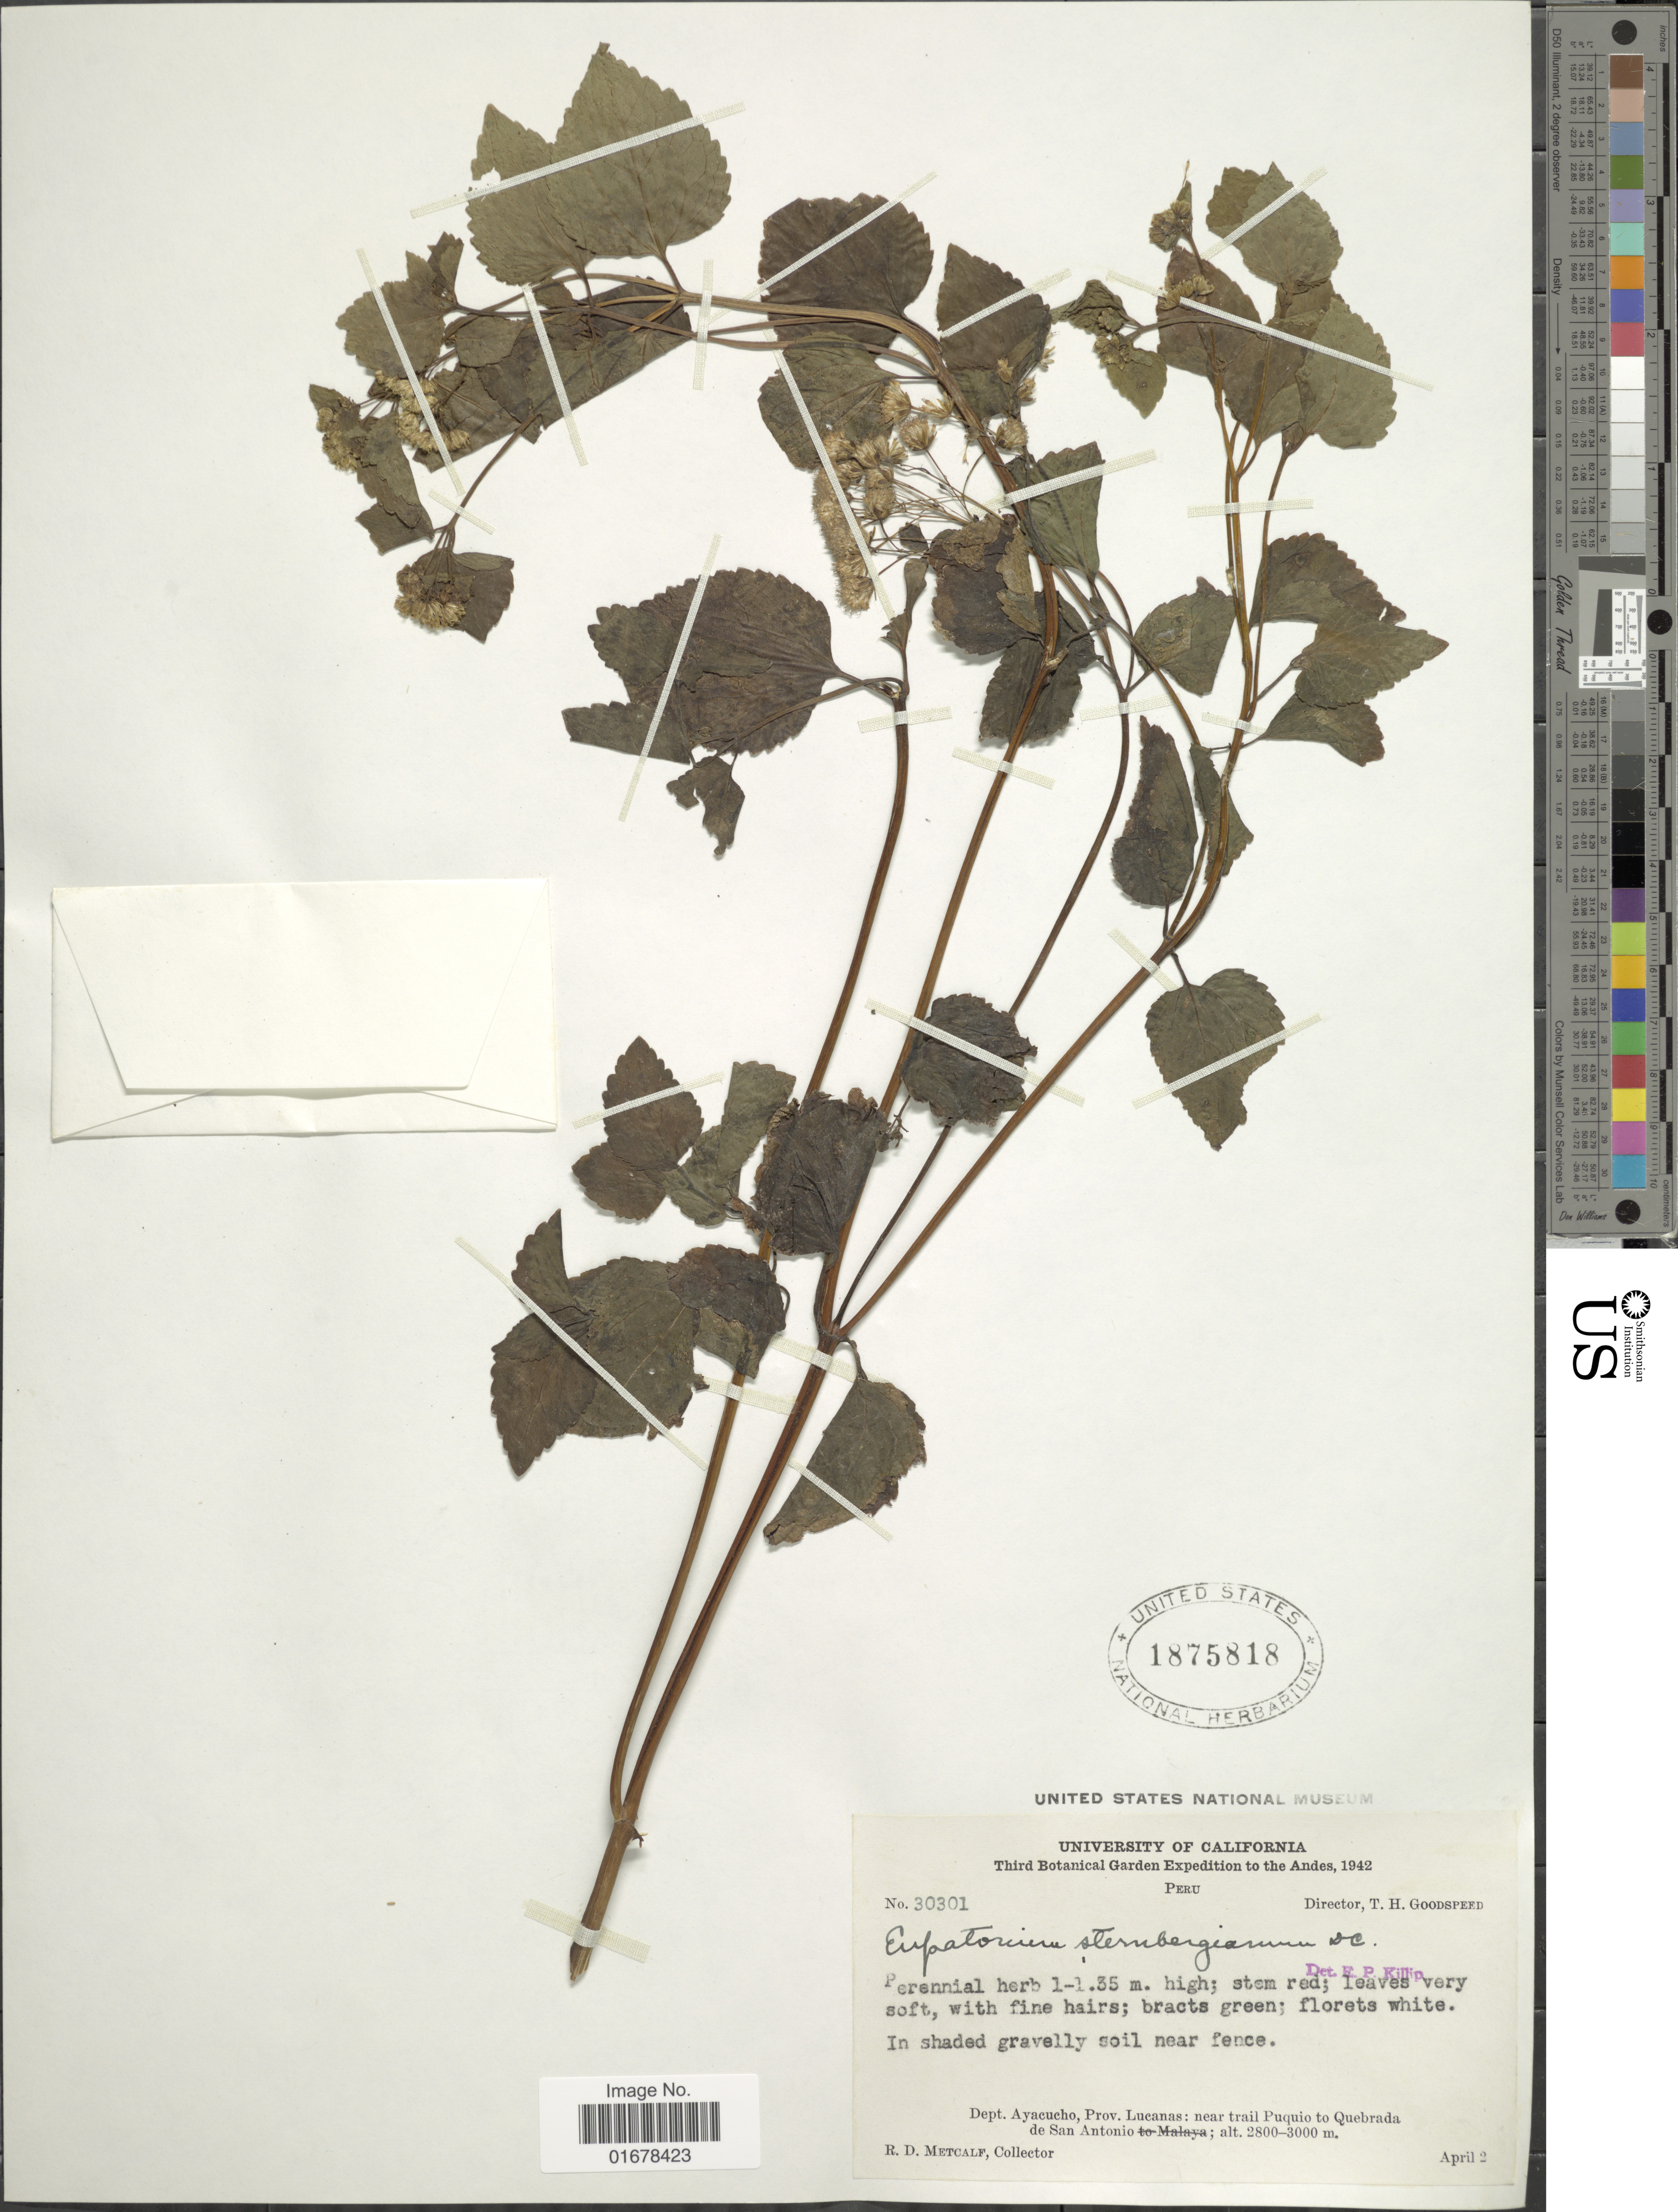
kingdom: Plantae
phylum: Tracheophyta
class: Magnoliopsida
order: Asterales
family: Asteraceae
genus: Ageratina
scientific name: Ageratina sternbergiana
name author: (DC.) R.M. King & H. Rob.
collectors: R. D. Metcalf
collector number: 30301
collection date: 1942-04-02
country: Peru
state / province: Ayacucho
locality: Dept. Ayacucho, Prov.: Lucanas: near trail Puquio to Quebrada de San Antonio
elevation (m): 2800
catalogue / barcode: US 1875818